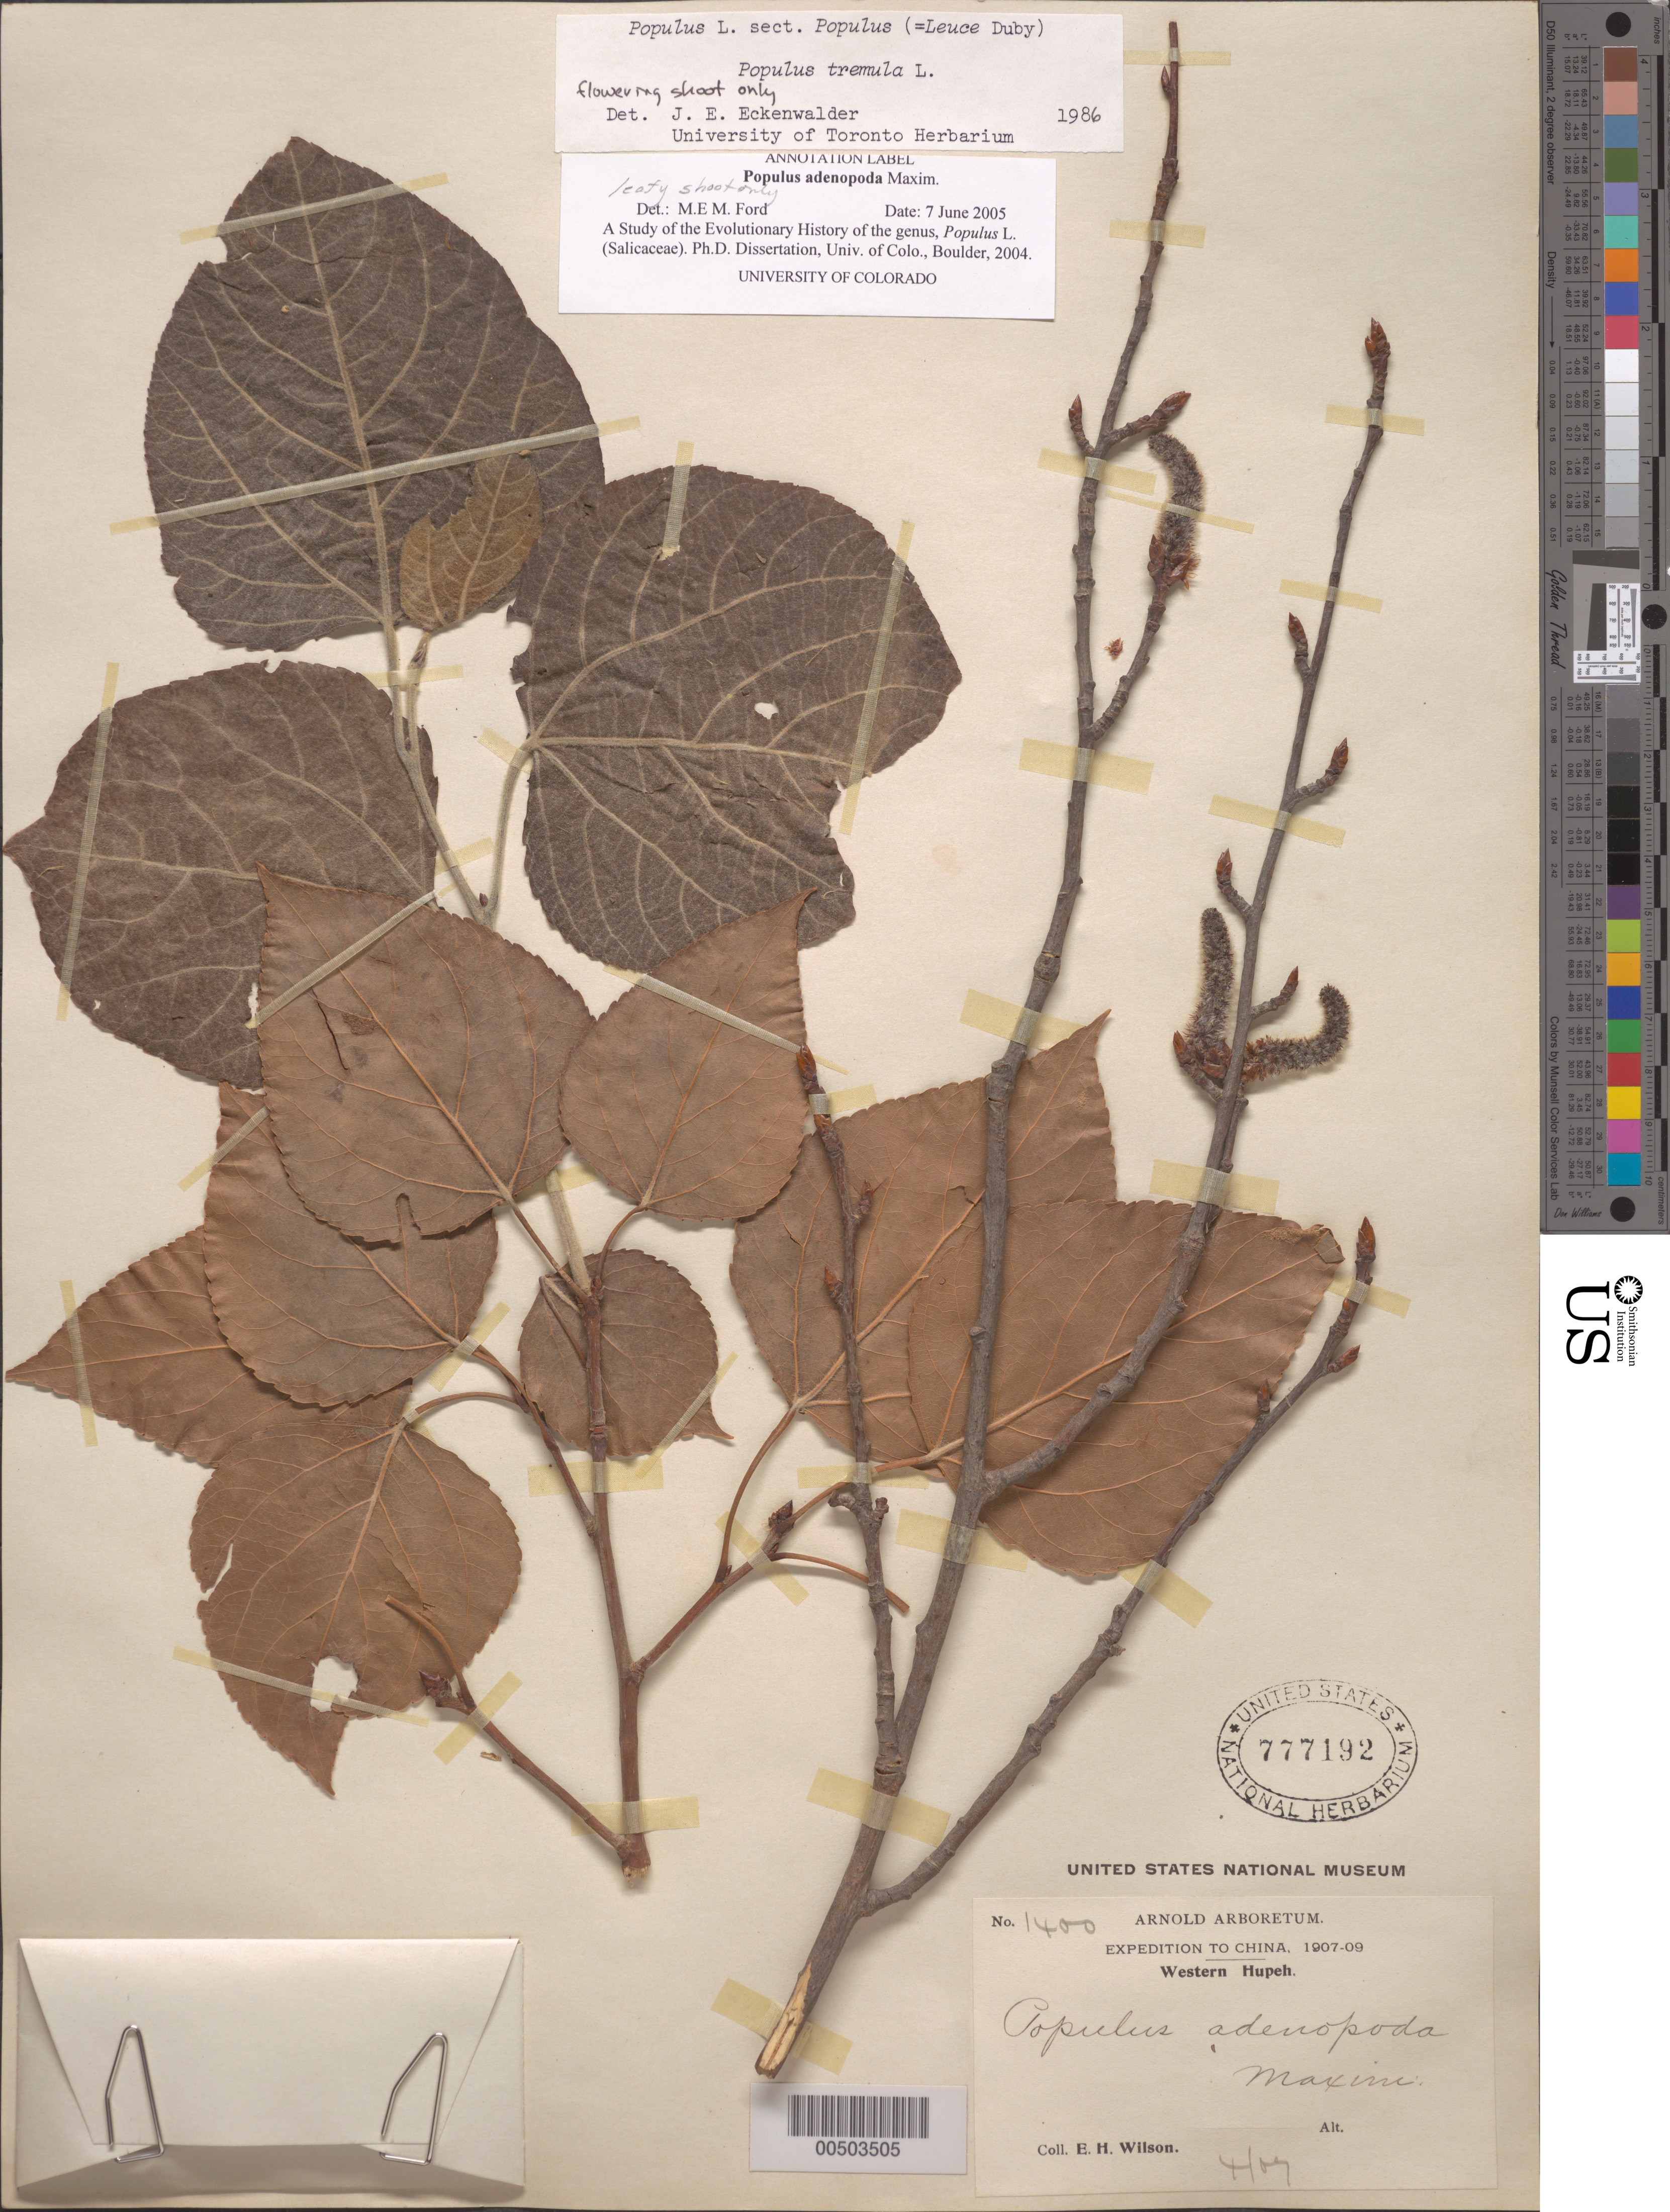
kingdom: Plantae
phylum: Tracheophyta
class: Magnoliopsida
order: Malpighiales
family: Salicaceae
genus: Populus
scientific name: Populus tremula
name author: L.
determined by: Eckenwalder, James E.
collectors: E. H. Wilson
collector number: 1400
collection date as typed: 1907 to -- --- 1909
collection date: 1907/1909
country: China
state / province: Hubei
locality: Western Hupeh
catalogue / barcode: US 777192